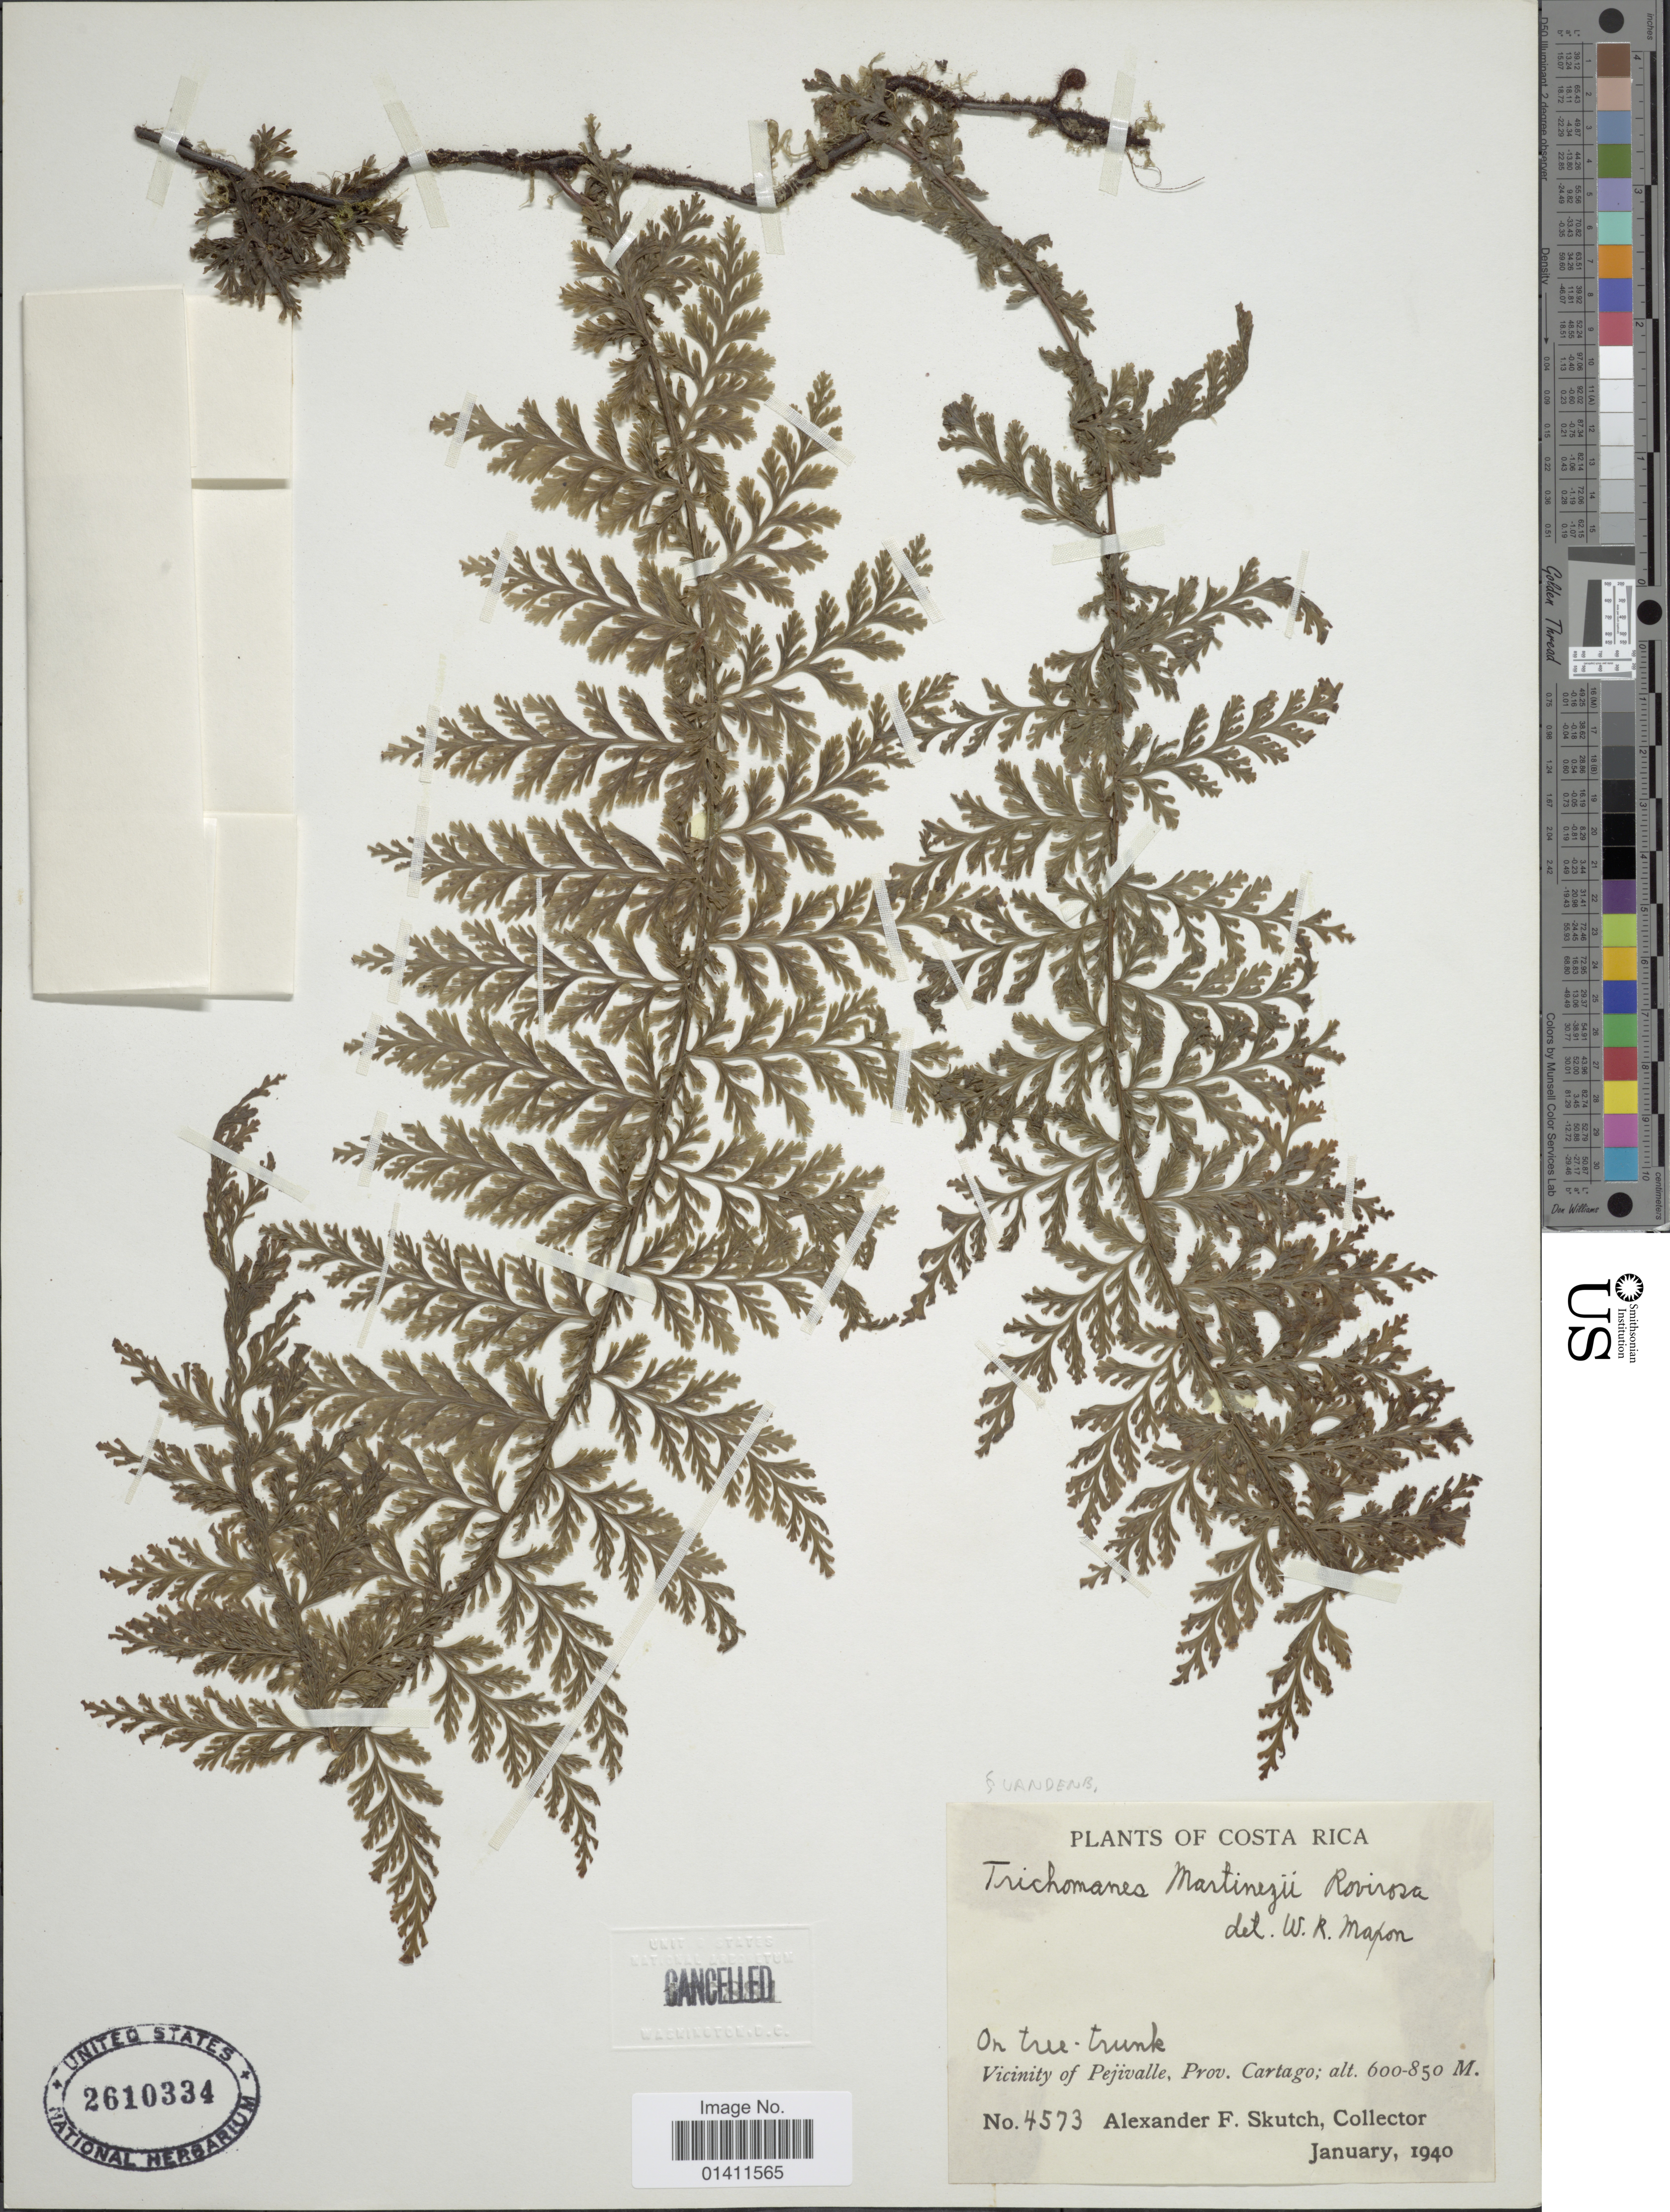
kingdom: Plantae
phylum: Tracheophyta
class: Polypodiopsida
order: Hymenophyllales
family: Hymenophyllaceae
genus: Vandenboschia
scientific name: Vandenboschia collariata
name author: (Bosch) Ebihara & K. Iwats.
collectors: A. F. Skutch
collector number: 4573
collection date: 1940-01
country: Costa Rica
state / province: Cartago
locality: Vicinity of Pejivalle, Prov. Cartago.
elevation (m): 600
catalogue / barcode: US 2610334